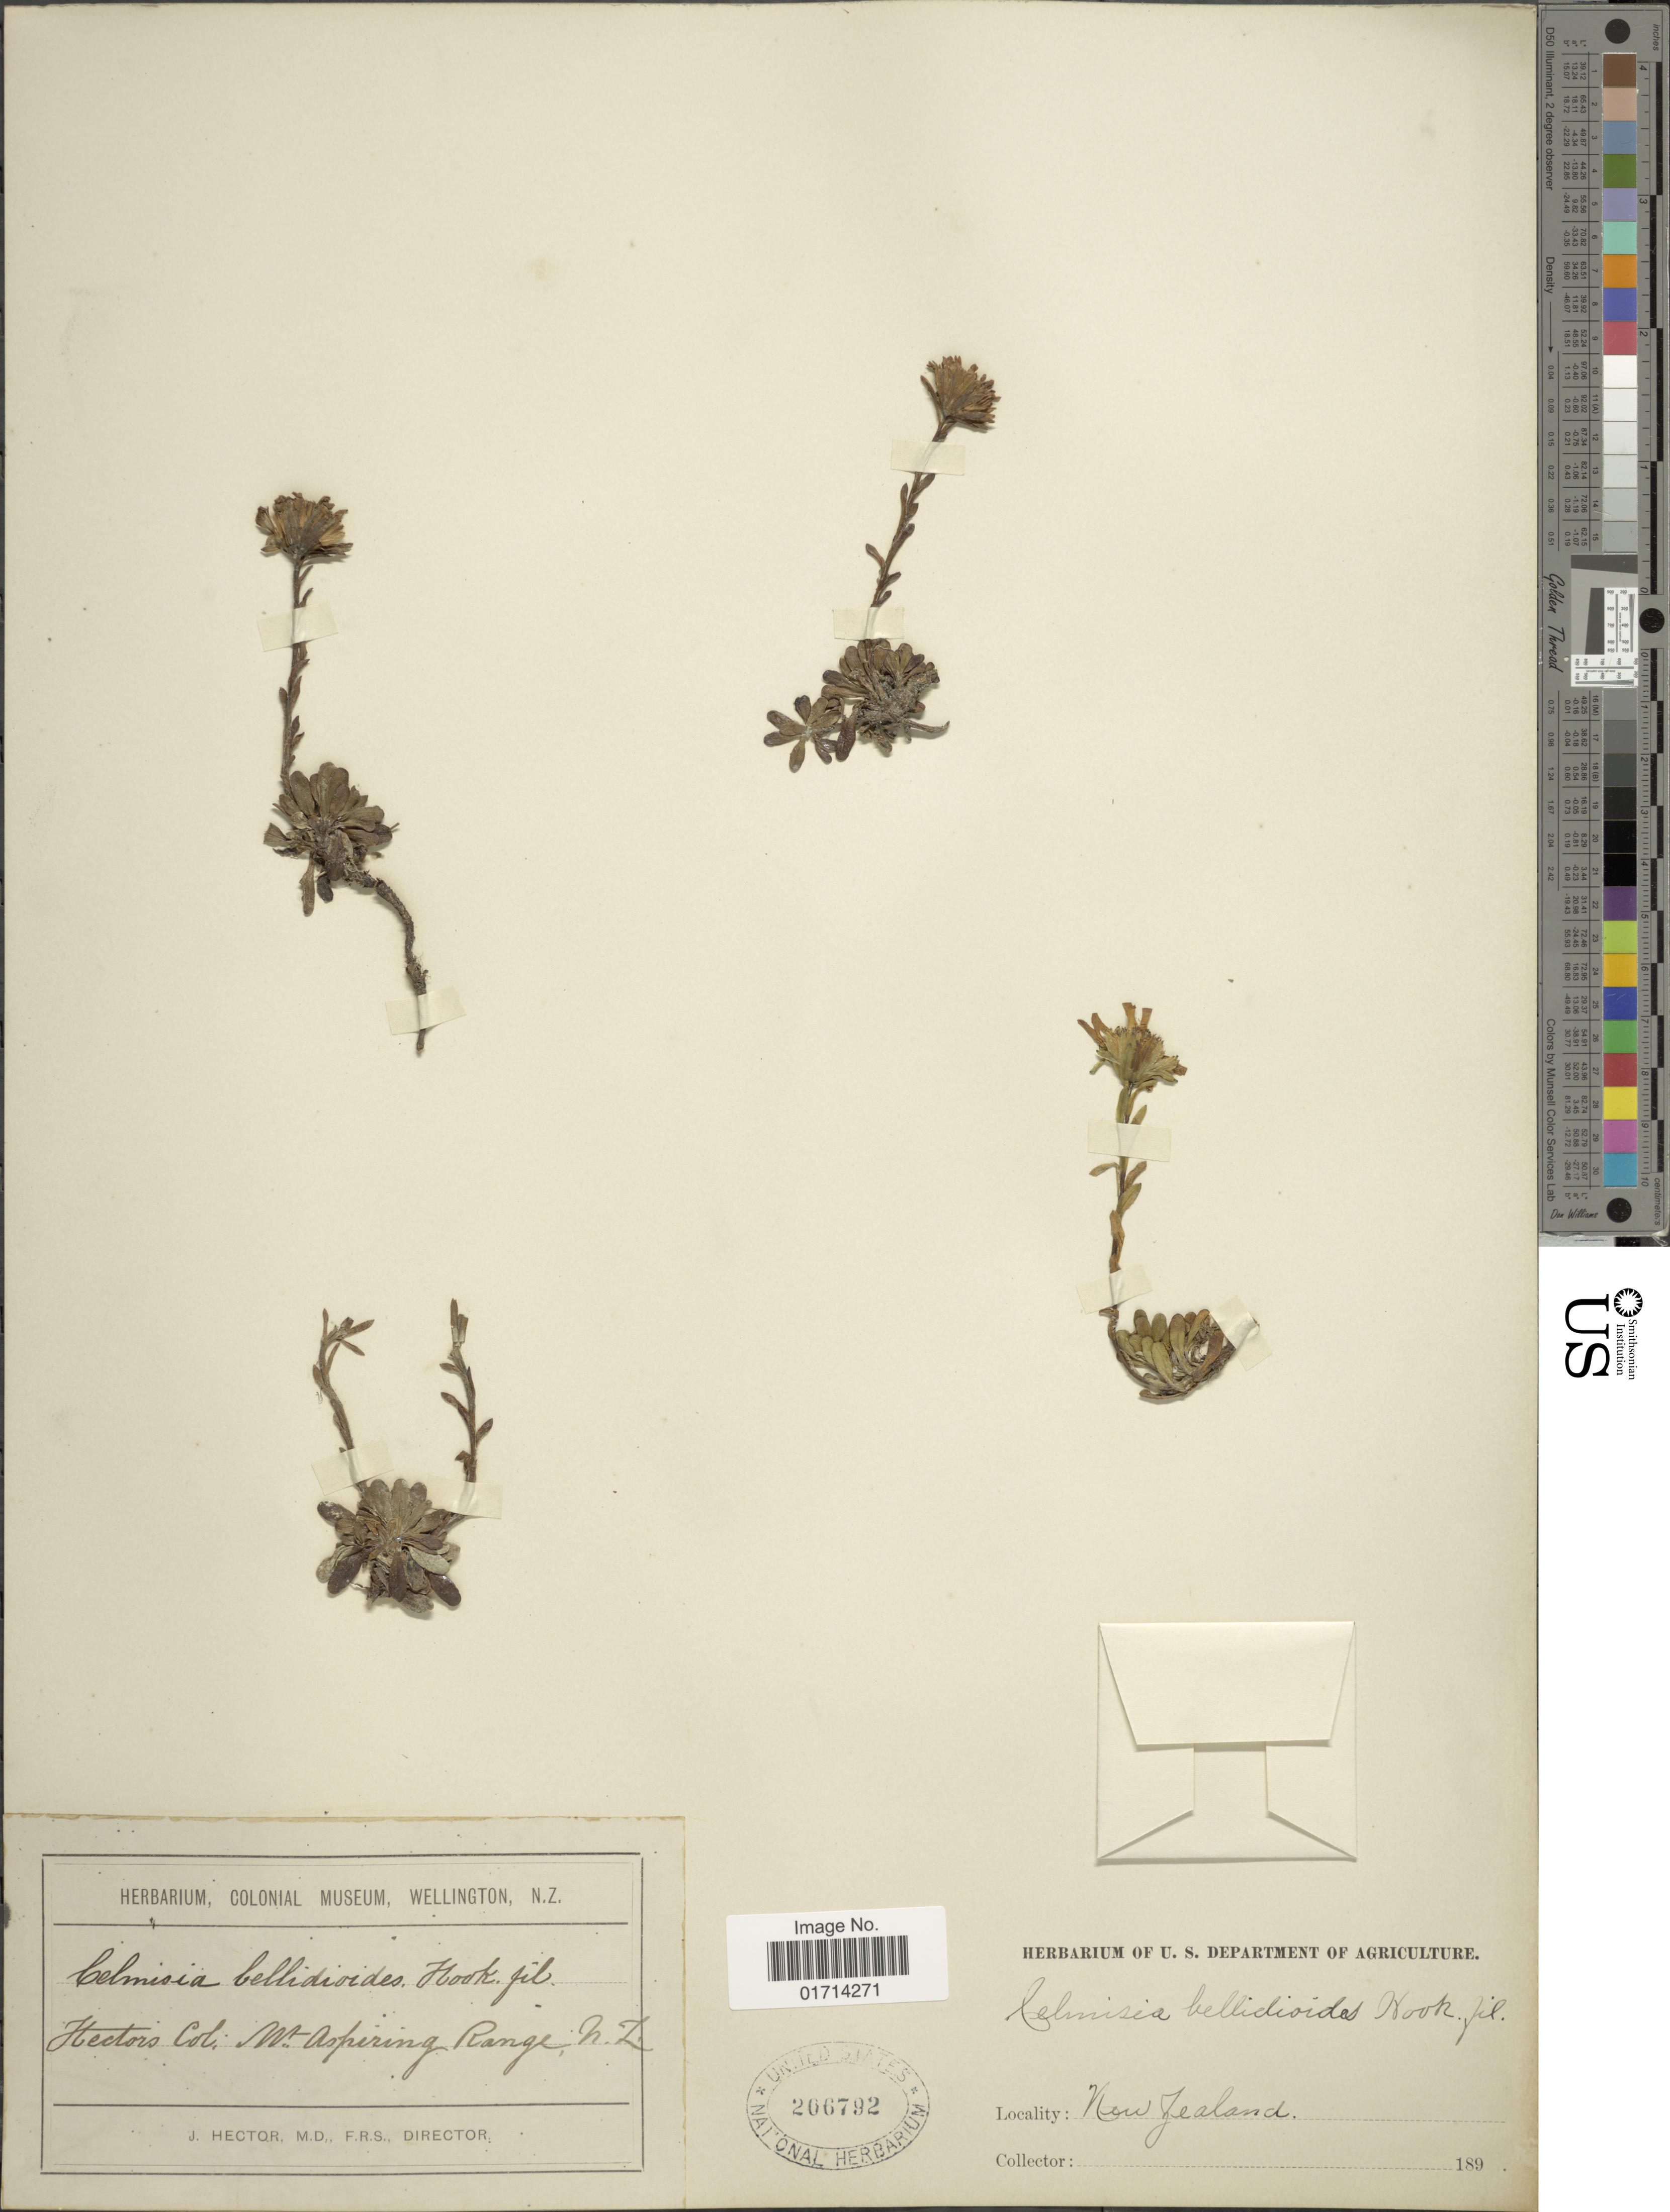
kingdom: Plantae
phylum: Tracheophyta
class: Magnoliopsida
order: Asterales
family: Asteraceae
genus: Celmisia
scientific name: Celmisia bellidioides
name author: Hook. f.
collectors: Hector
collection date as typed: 189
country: New Zealand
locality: Mt. Aspering Range, N. Z.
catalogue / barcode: US 266792